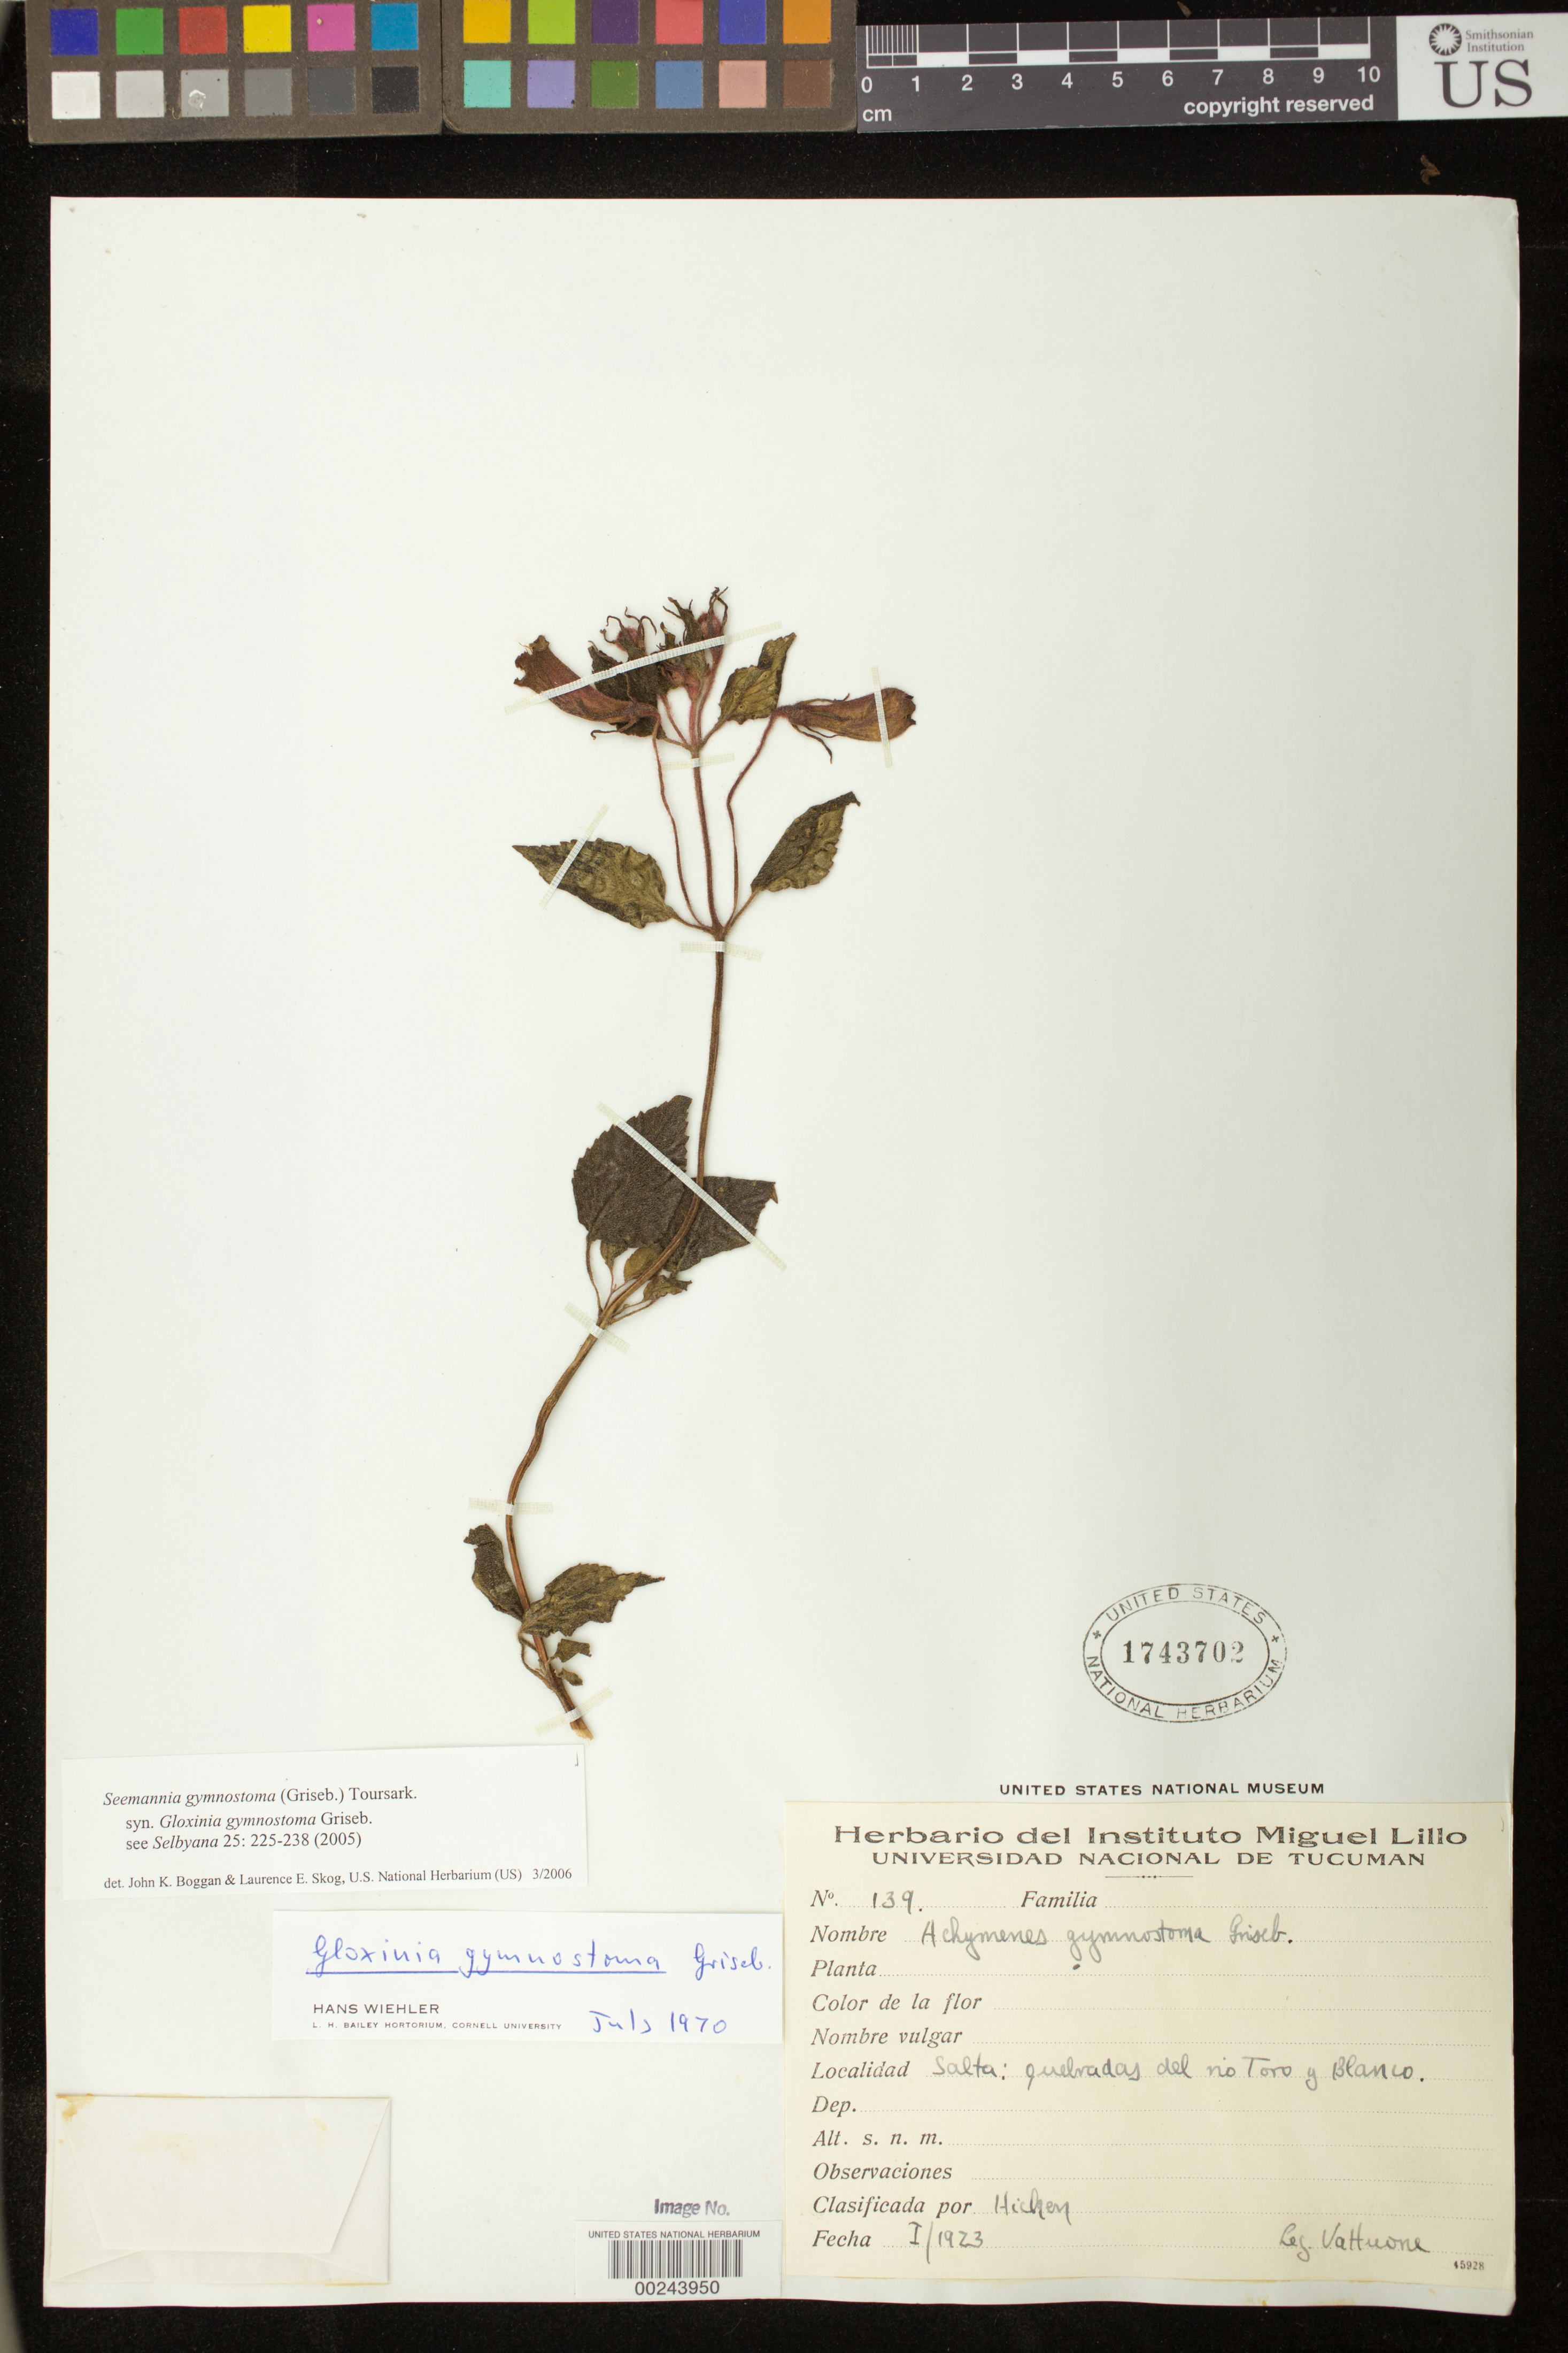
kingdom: Plantae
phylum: Tracheophyta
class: Magnoliopsida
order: Lamiales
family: Gesneriaceae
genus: Seemannia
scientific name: Seemannia gymnostoma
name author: (Griseb.) Toursark.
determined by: Boggan, J. K.; Skog, L. E.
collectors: -. Vattuone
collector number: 139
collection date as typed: Jan 1923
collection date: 1923-01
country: Argentina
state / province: Salta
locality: Quebradas del rio Toro y Blanco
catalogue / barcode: US 1743702